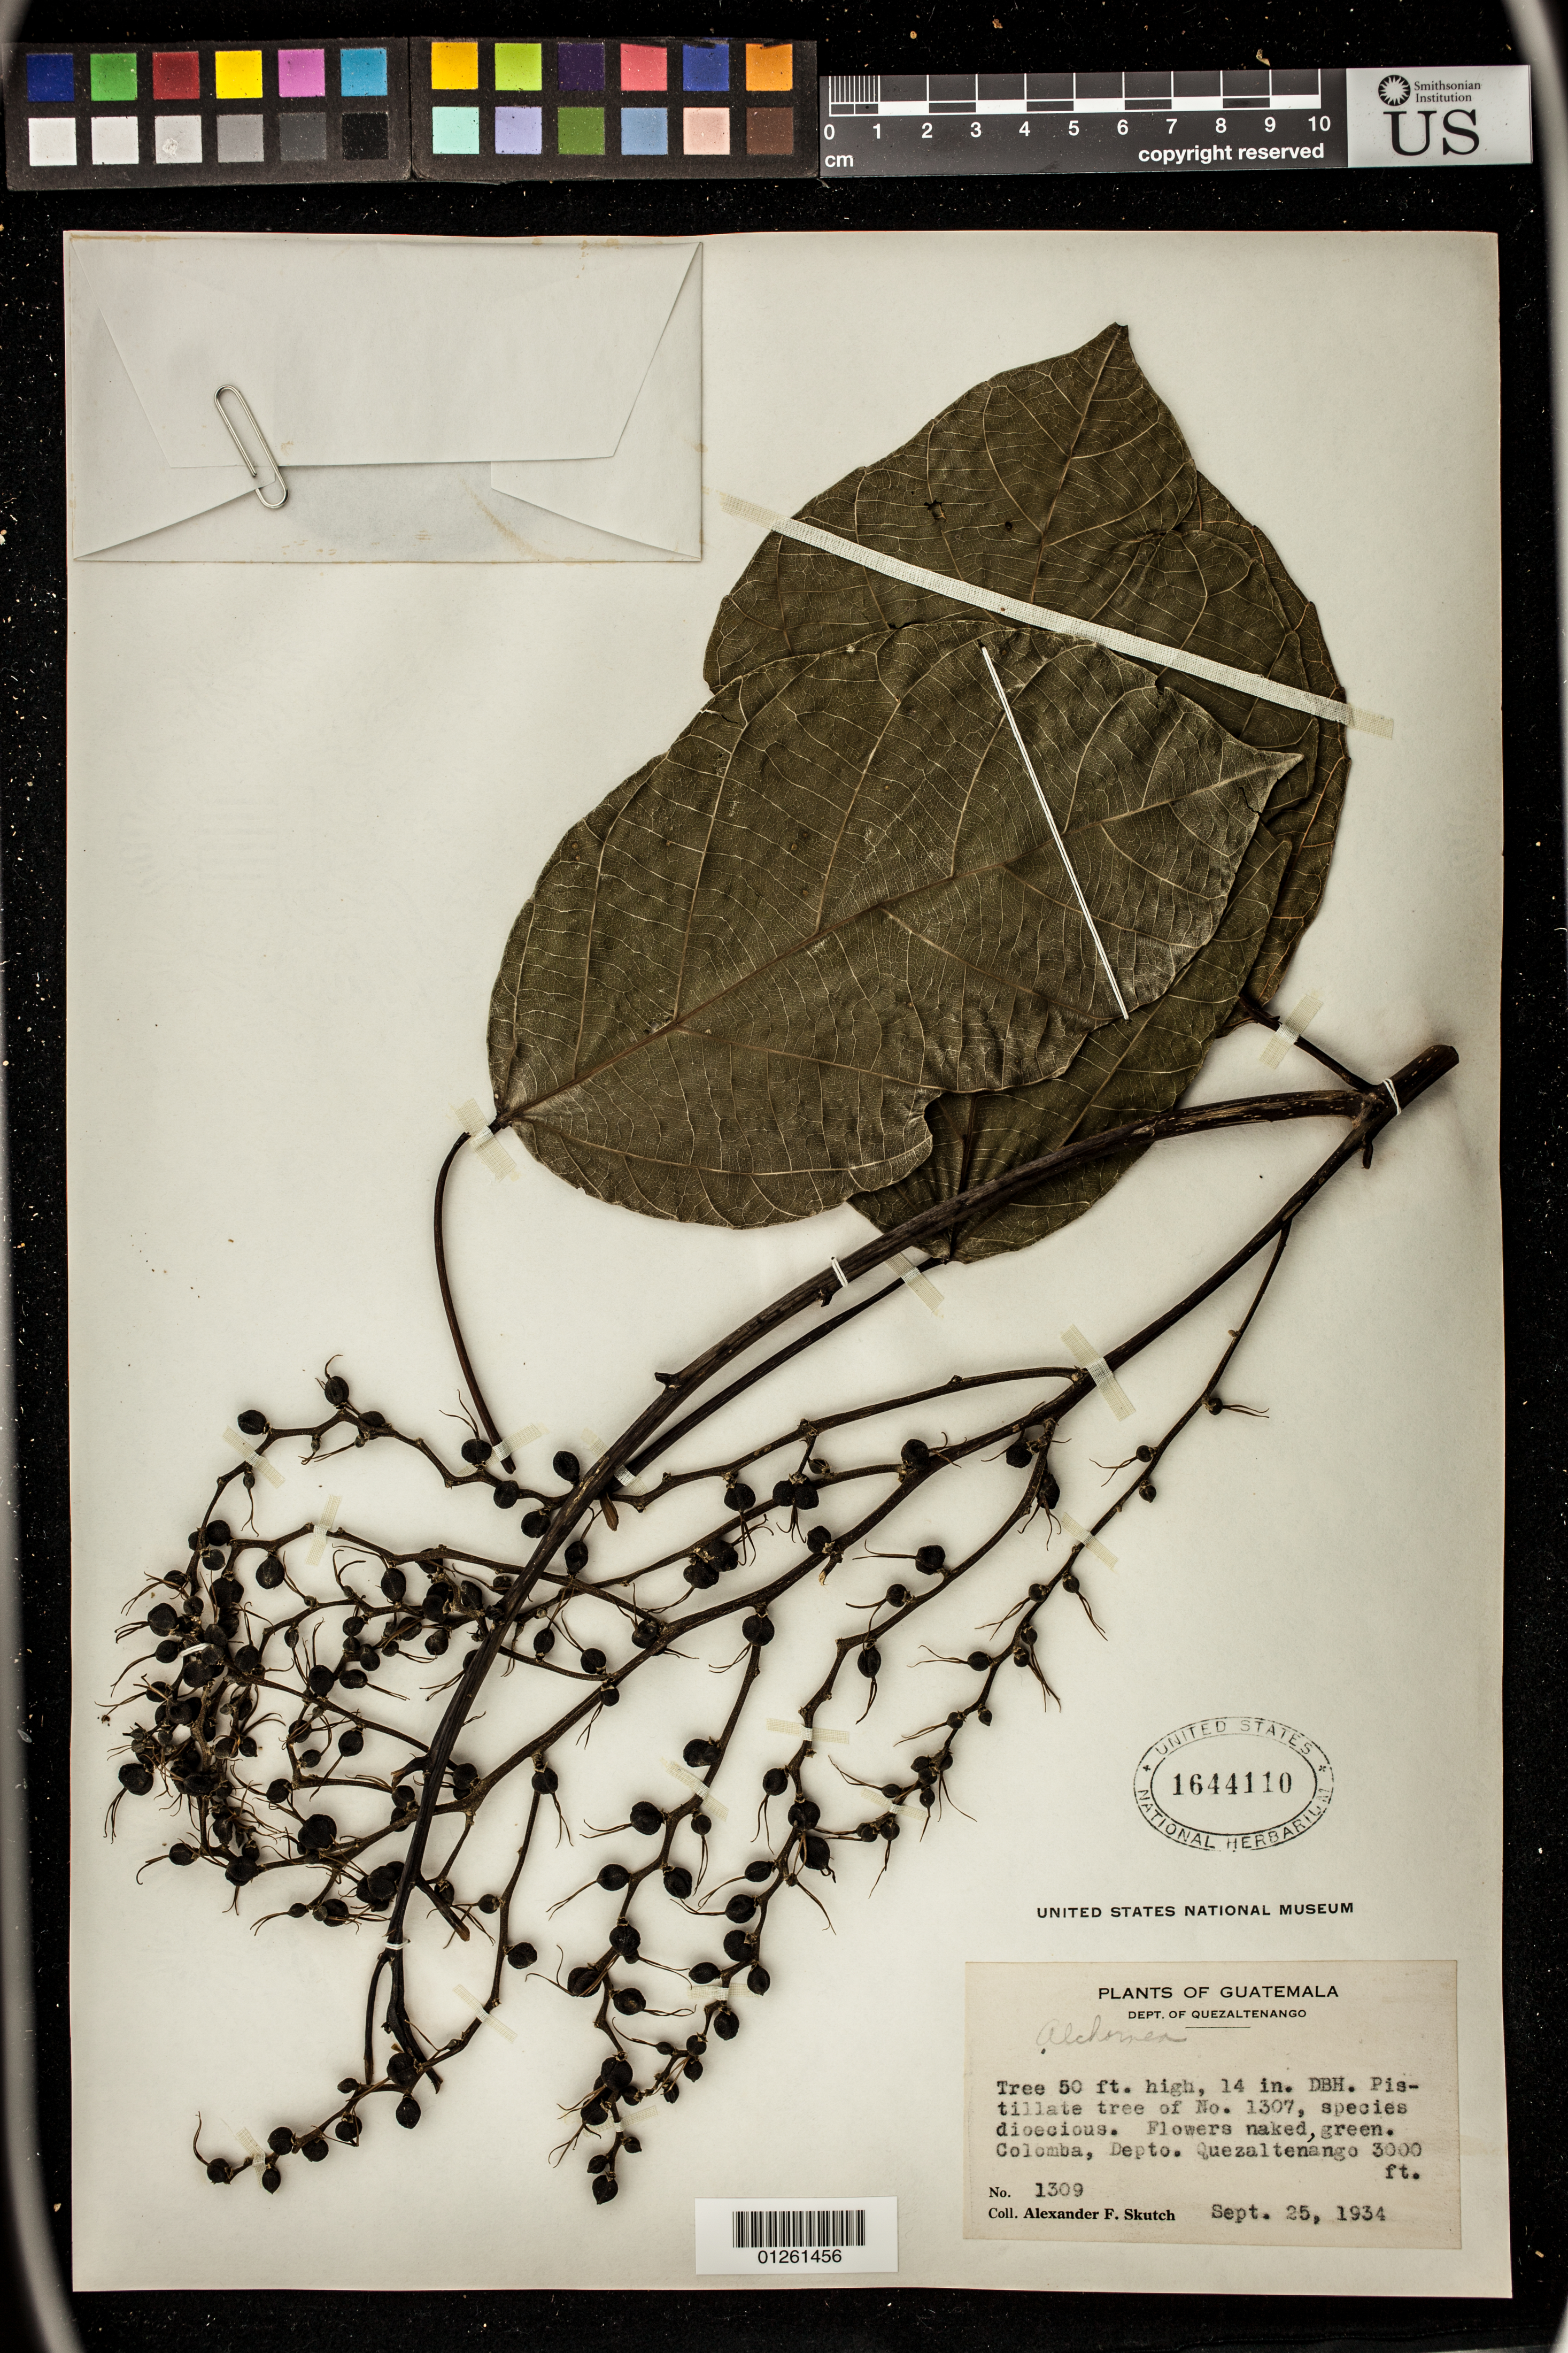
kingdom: Plantae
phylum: Tracheophyta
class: Magnoliopsida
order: Malpighiales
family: Euphorbiaceae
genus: Alchornea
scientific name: Alchornea latifolia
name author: Sw.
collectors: A. F. Skutch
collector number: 1309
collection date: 1934-09-25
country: Guatemala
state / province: Quetzaltenango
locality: Colomba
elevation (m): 914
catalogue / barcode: US 1644110